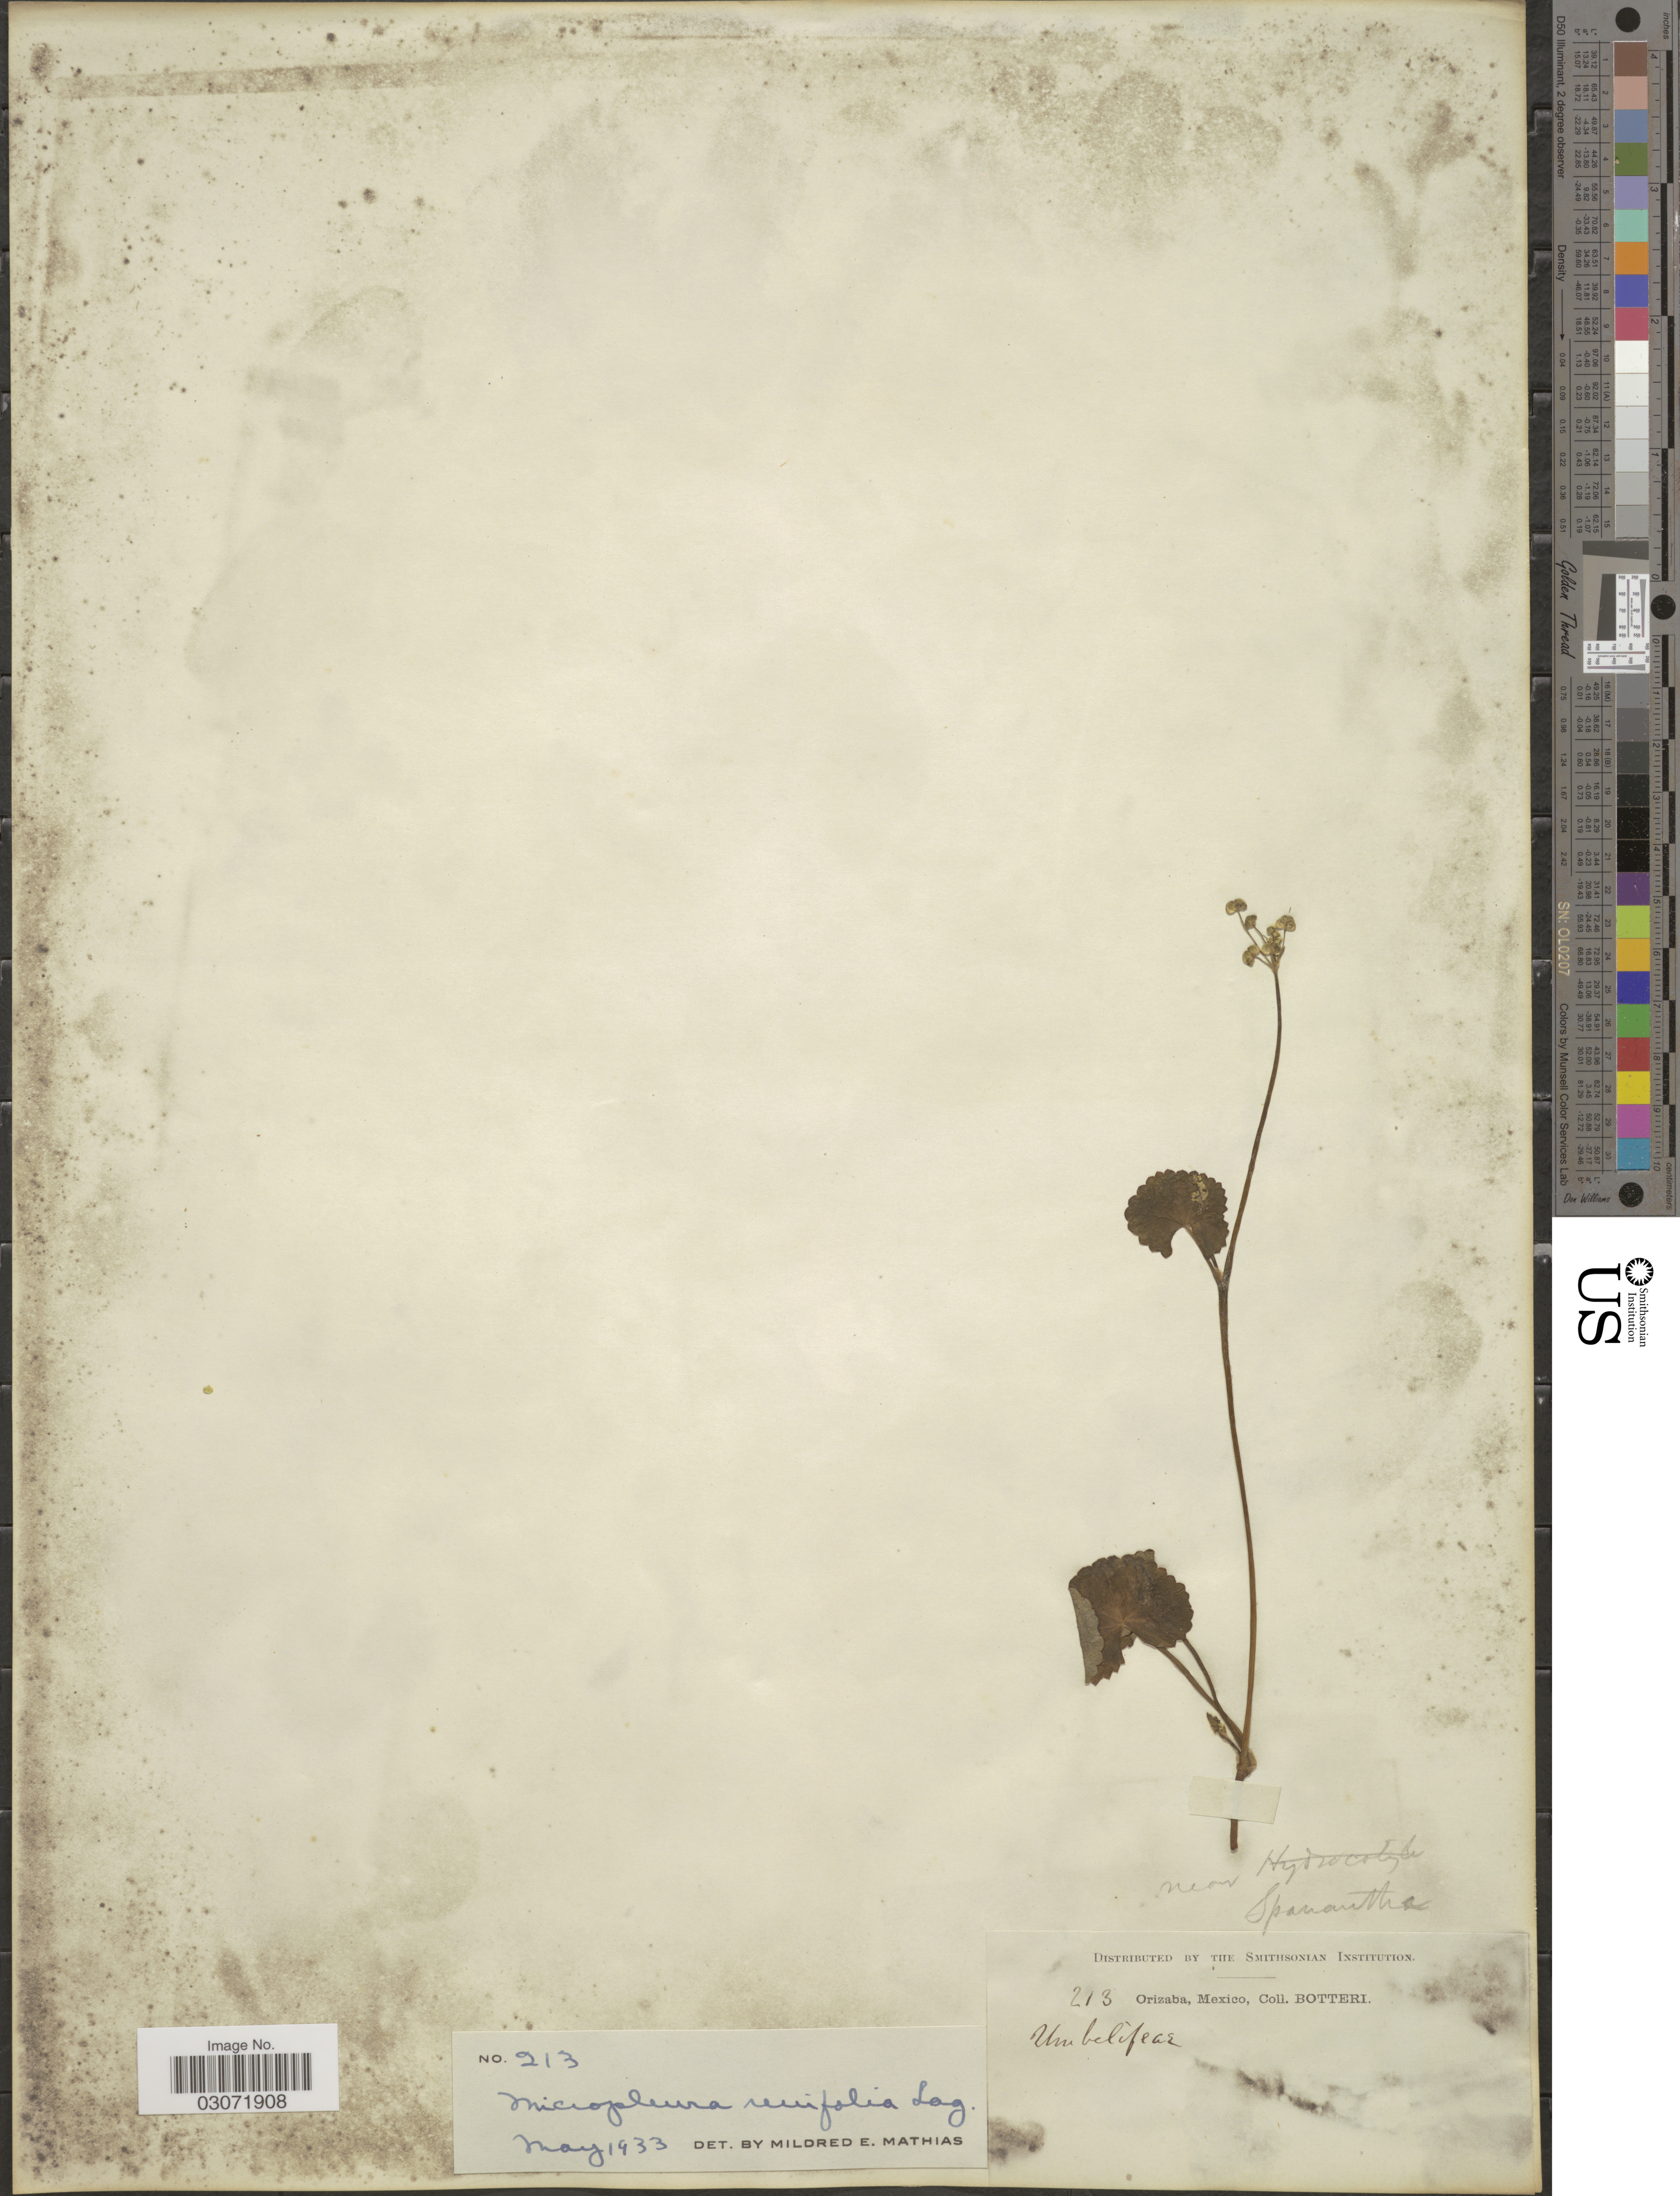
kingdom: Plantae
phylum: Tracheophyta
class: Magnoliopsida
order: Apiales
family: Apiaceae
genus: Micropleura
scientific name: Micropleura renifolia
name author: Lag.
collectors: -. Botteri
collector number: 213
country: Mexico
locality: Orizaba.